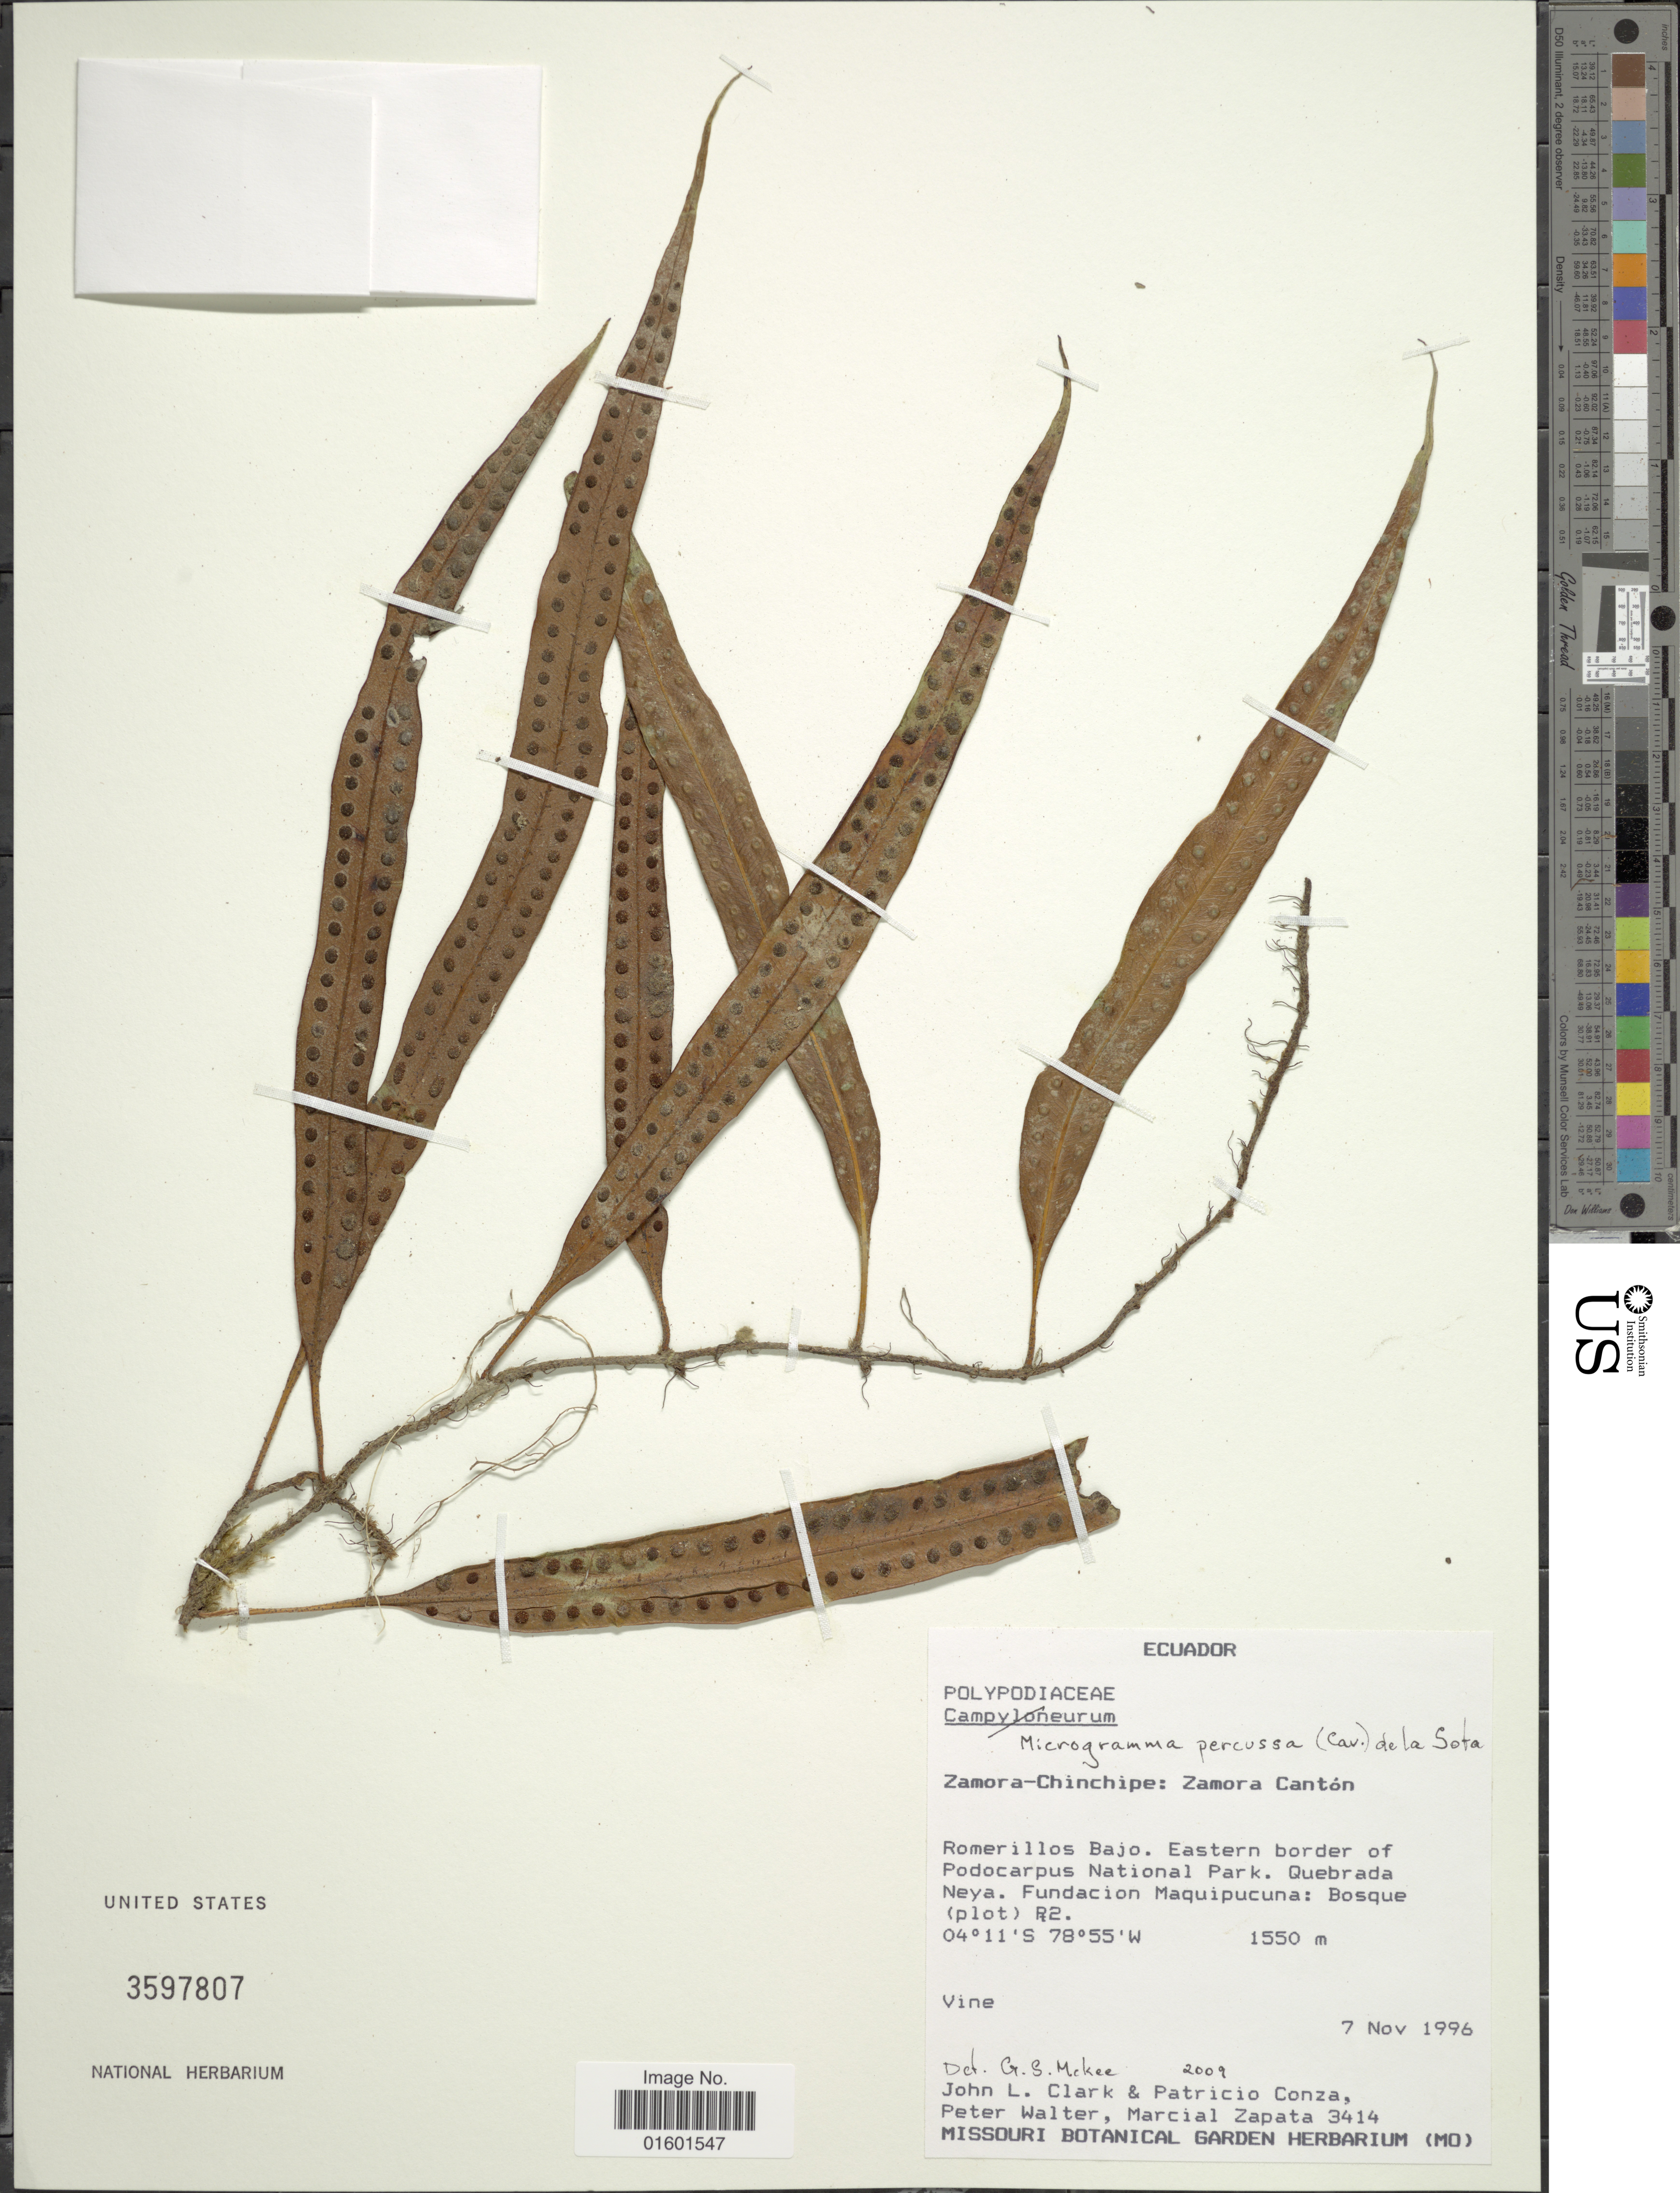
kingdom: Plantae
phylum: Tracheophyta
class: Polypodiopsida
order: Polypodiales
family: Polypodiaceae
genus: Microgramma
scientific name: Microgramma percussa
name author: (Cav.) de la Sota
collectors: J. L. Clark, P. Conza, P. Walter & M. Zapata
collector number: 3414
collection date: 1996-11-07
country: Ecuador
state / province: Zamora-Chinchipe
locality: Zamora Canton, Romerillos Bajo. Eastern border of Podocarpus National Park. Quebrada Neya. Fundacion Maquipucuna: Bosque (plot) R2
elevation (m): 1550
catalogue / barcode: US 3597807